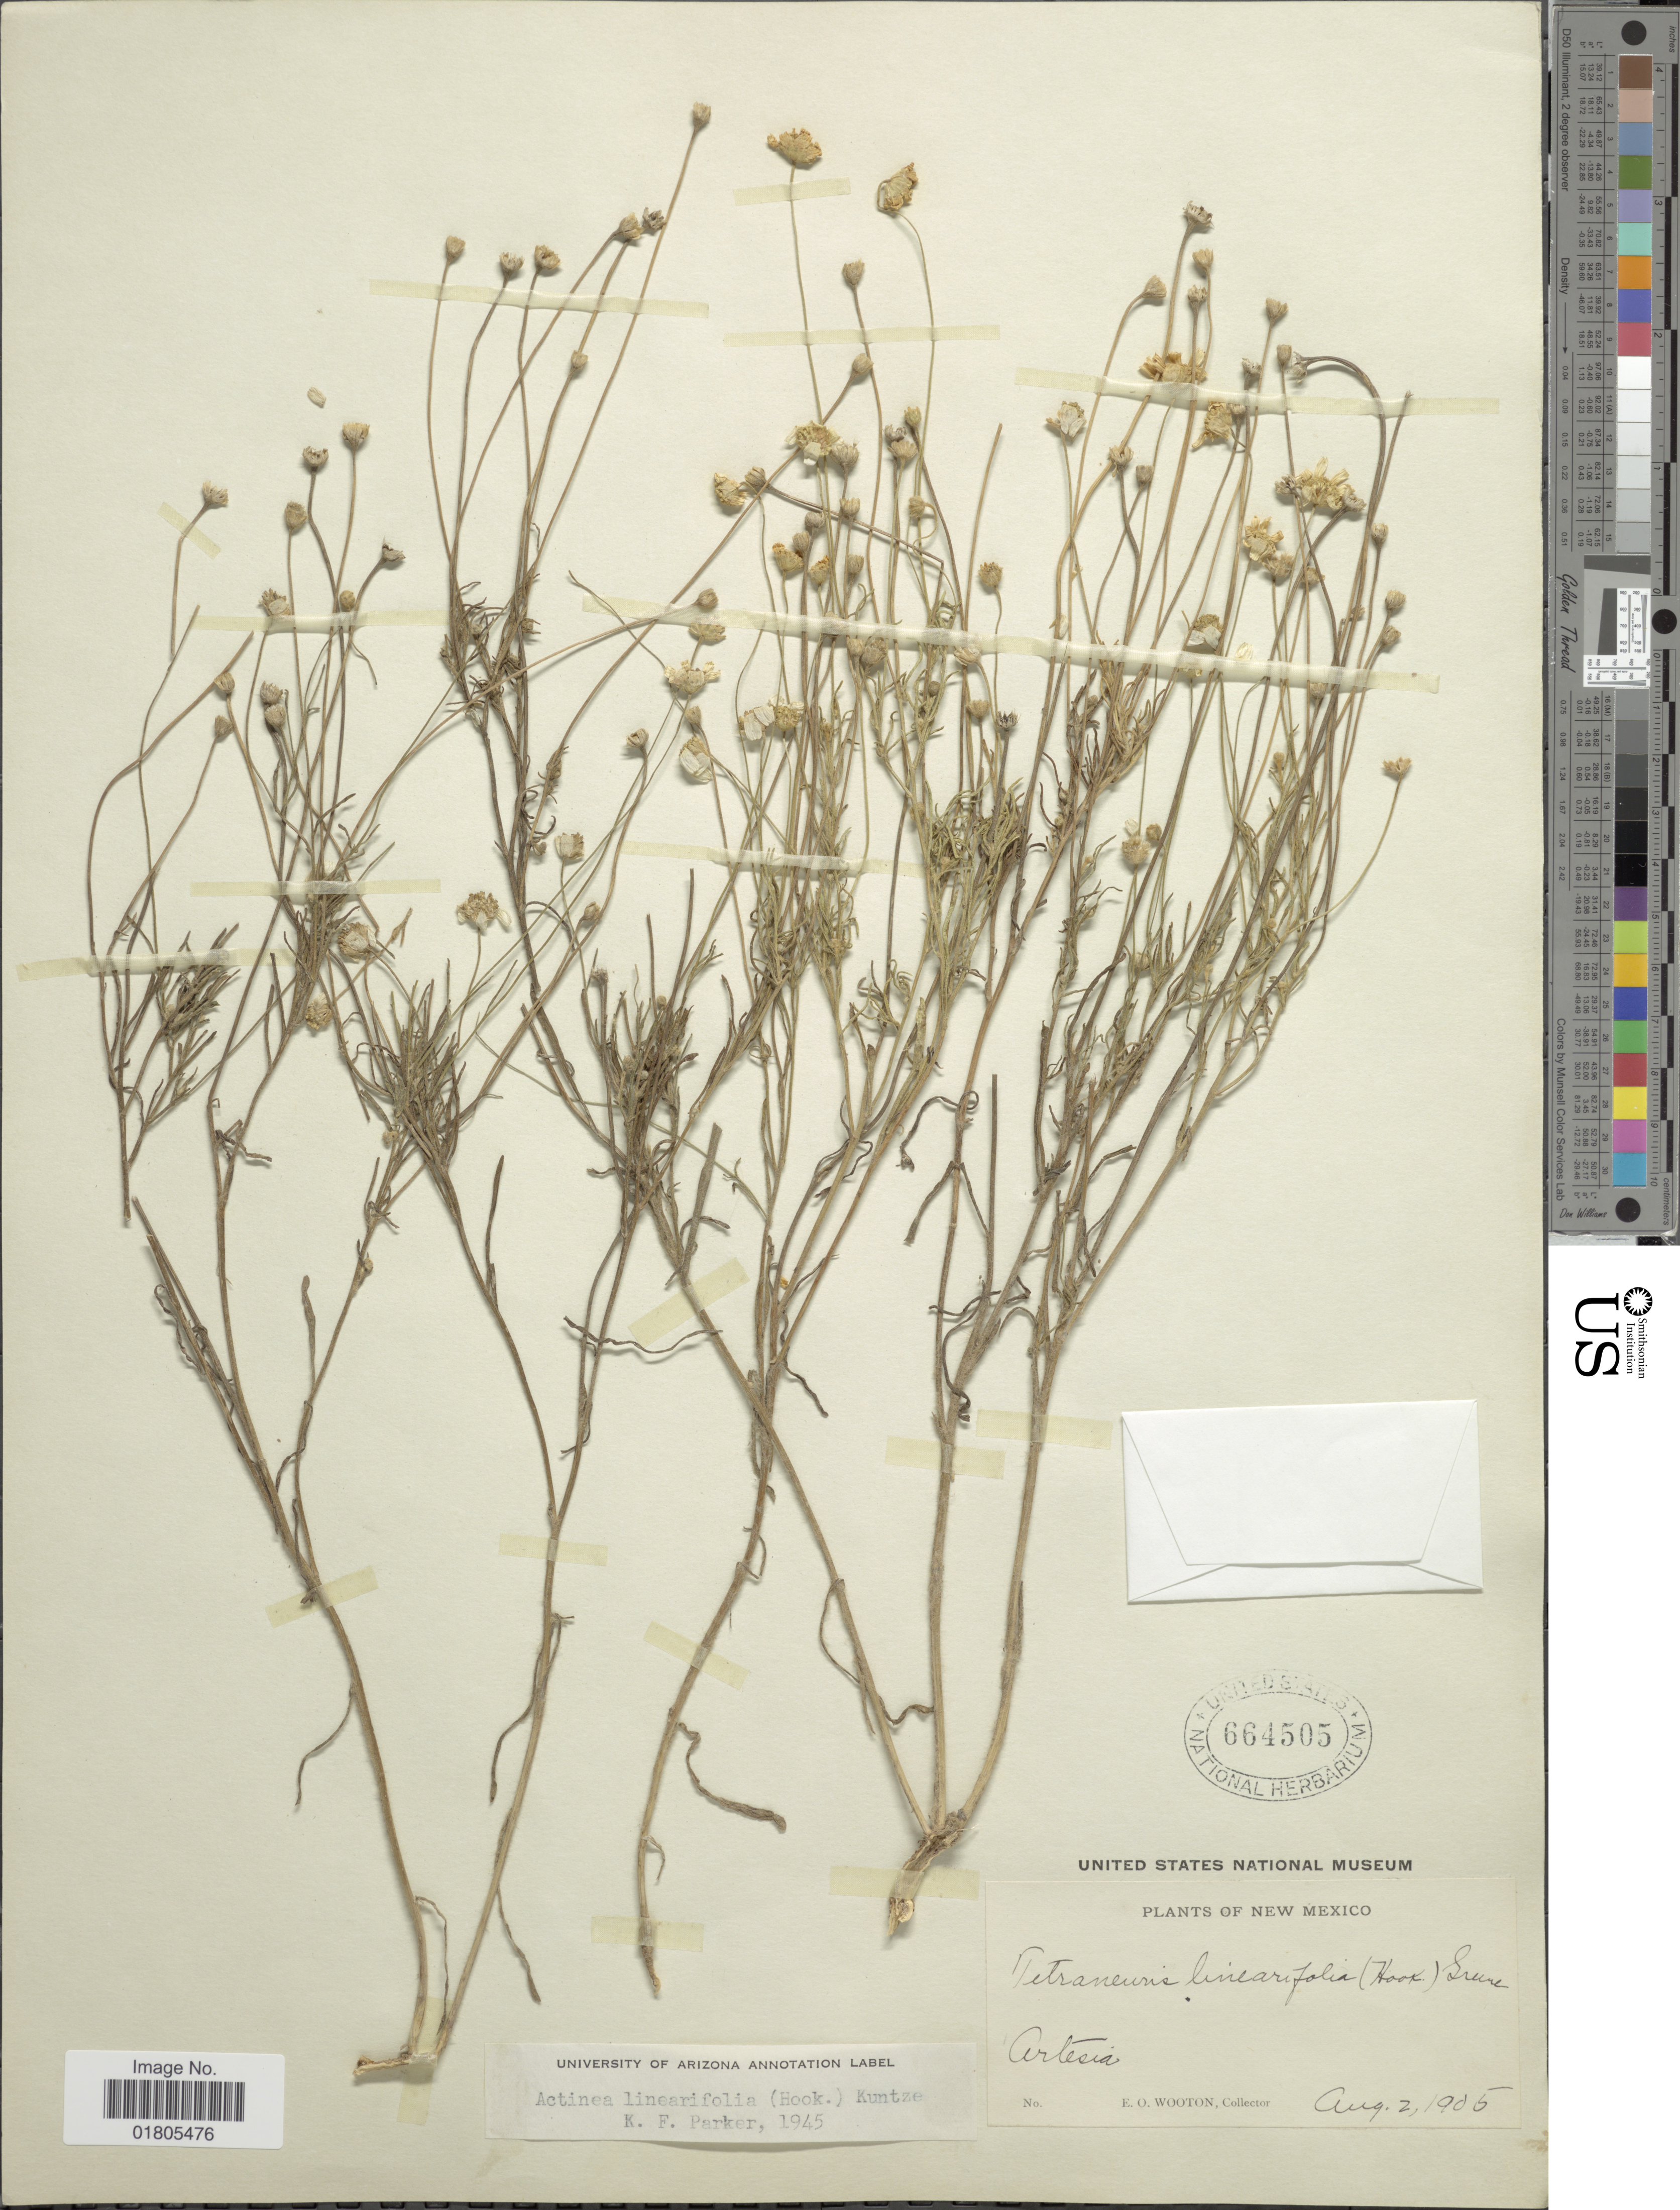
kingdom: Plantae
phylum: Tracheophyta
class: Magnoliopsida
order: Asterales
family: Asteraceae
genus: Actinea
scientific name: Actinea linearifolia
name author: (Hook.) Kuntze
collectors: E. O. Wooton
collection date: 1905-08-02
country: United States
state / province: New Mexico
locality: Artesia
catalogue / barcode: US 664505